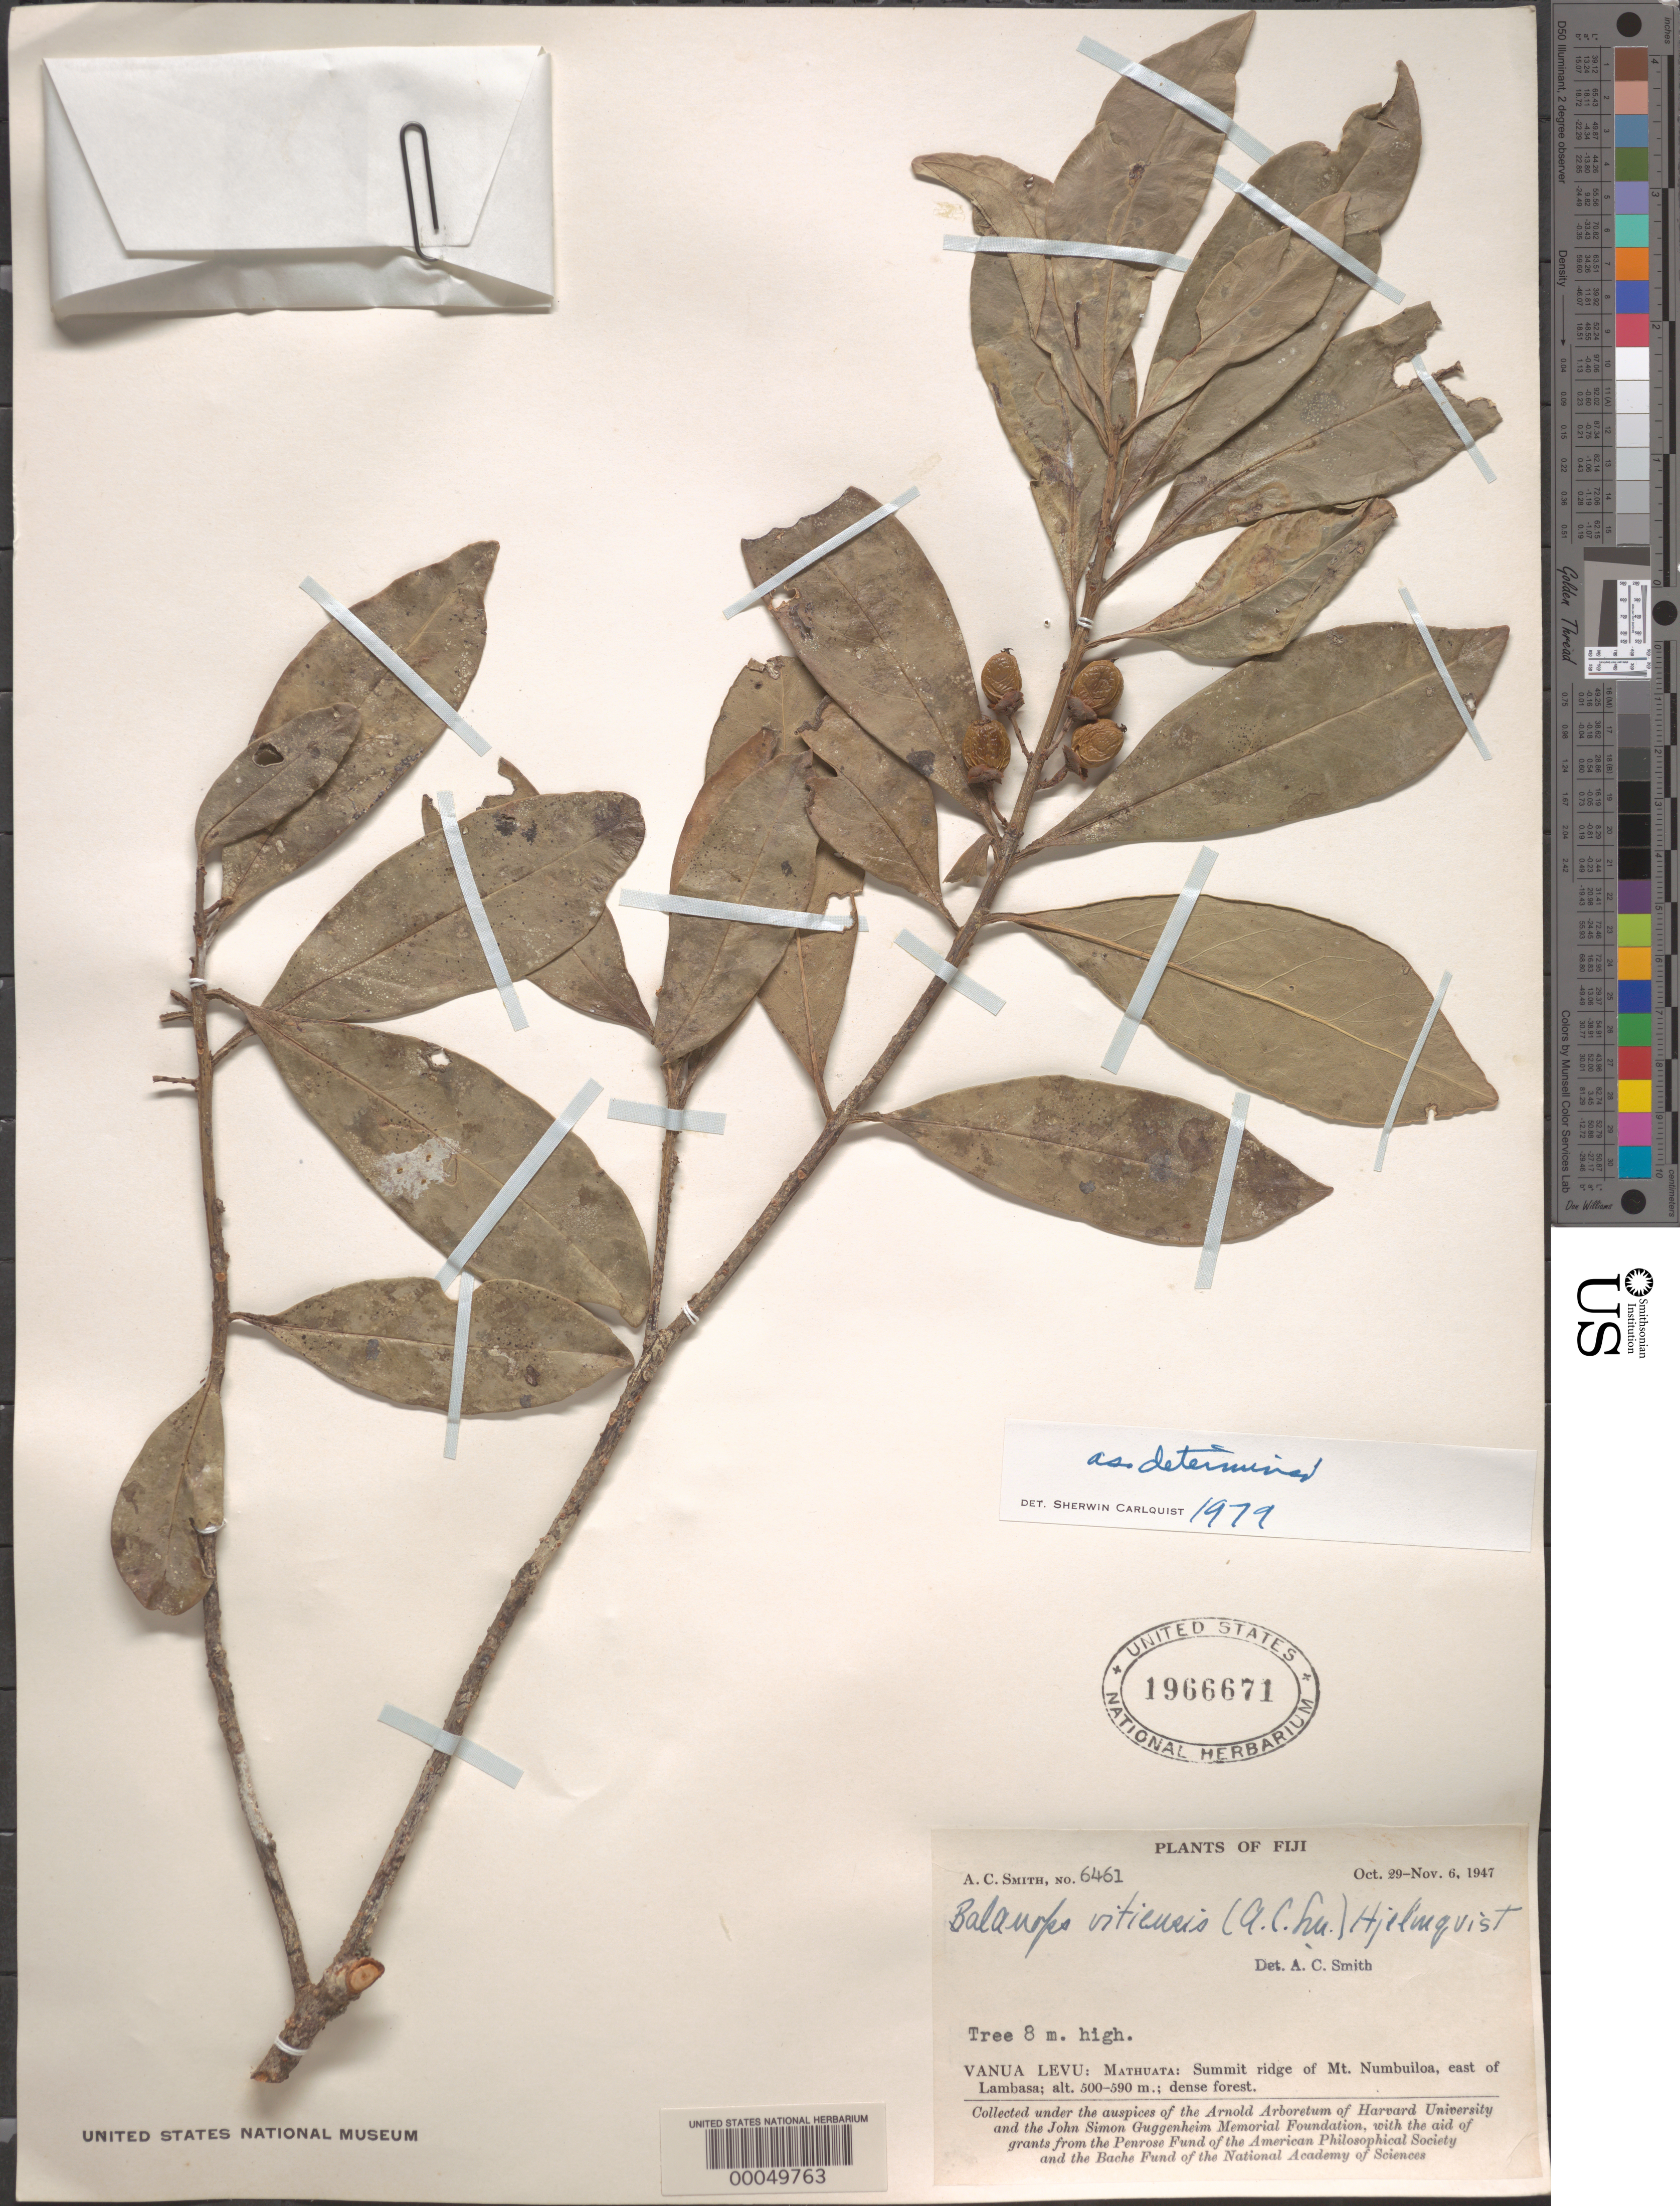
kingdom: Plantae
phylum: Tracheophyta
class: Magnoliopsida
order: Malpighiales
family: Balanopaceae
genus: Balanops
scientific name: Balanops vitiensis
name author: (A.C. Sm.) Hjelmq.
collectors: A. C. Smith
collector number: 6461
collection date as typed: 29 Oct 1947 to 06 Nov 1947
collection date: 1947-10-29/1947-11-06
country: Fiji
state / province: Northern Division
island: Macuata-i-wai [Mathuata-i-wai]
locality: Mathuata Prov.: summit ridge of mt numbuiloa, east of lambasa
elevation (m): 500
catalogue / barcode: US 1966671